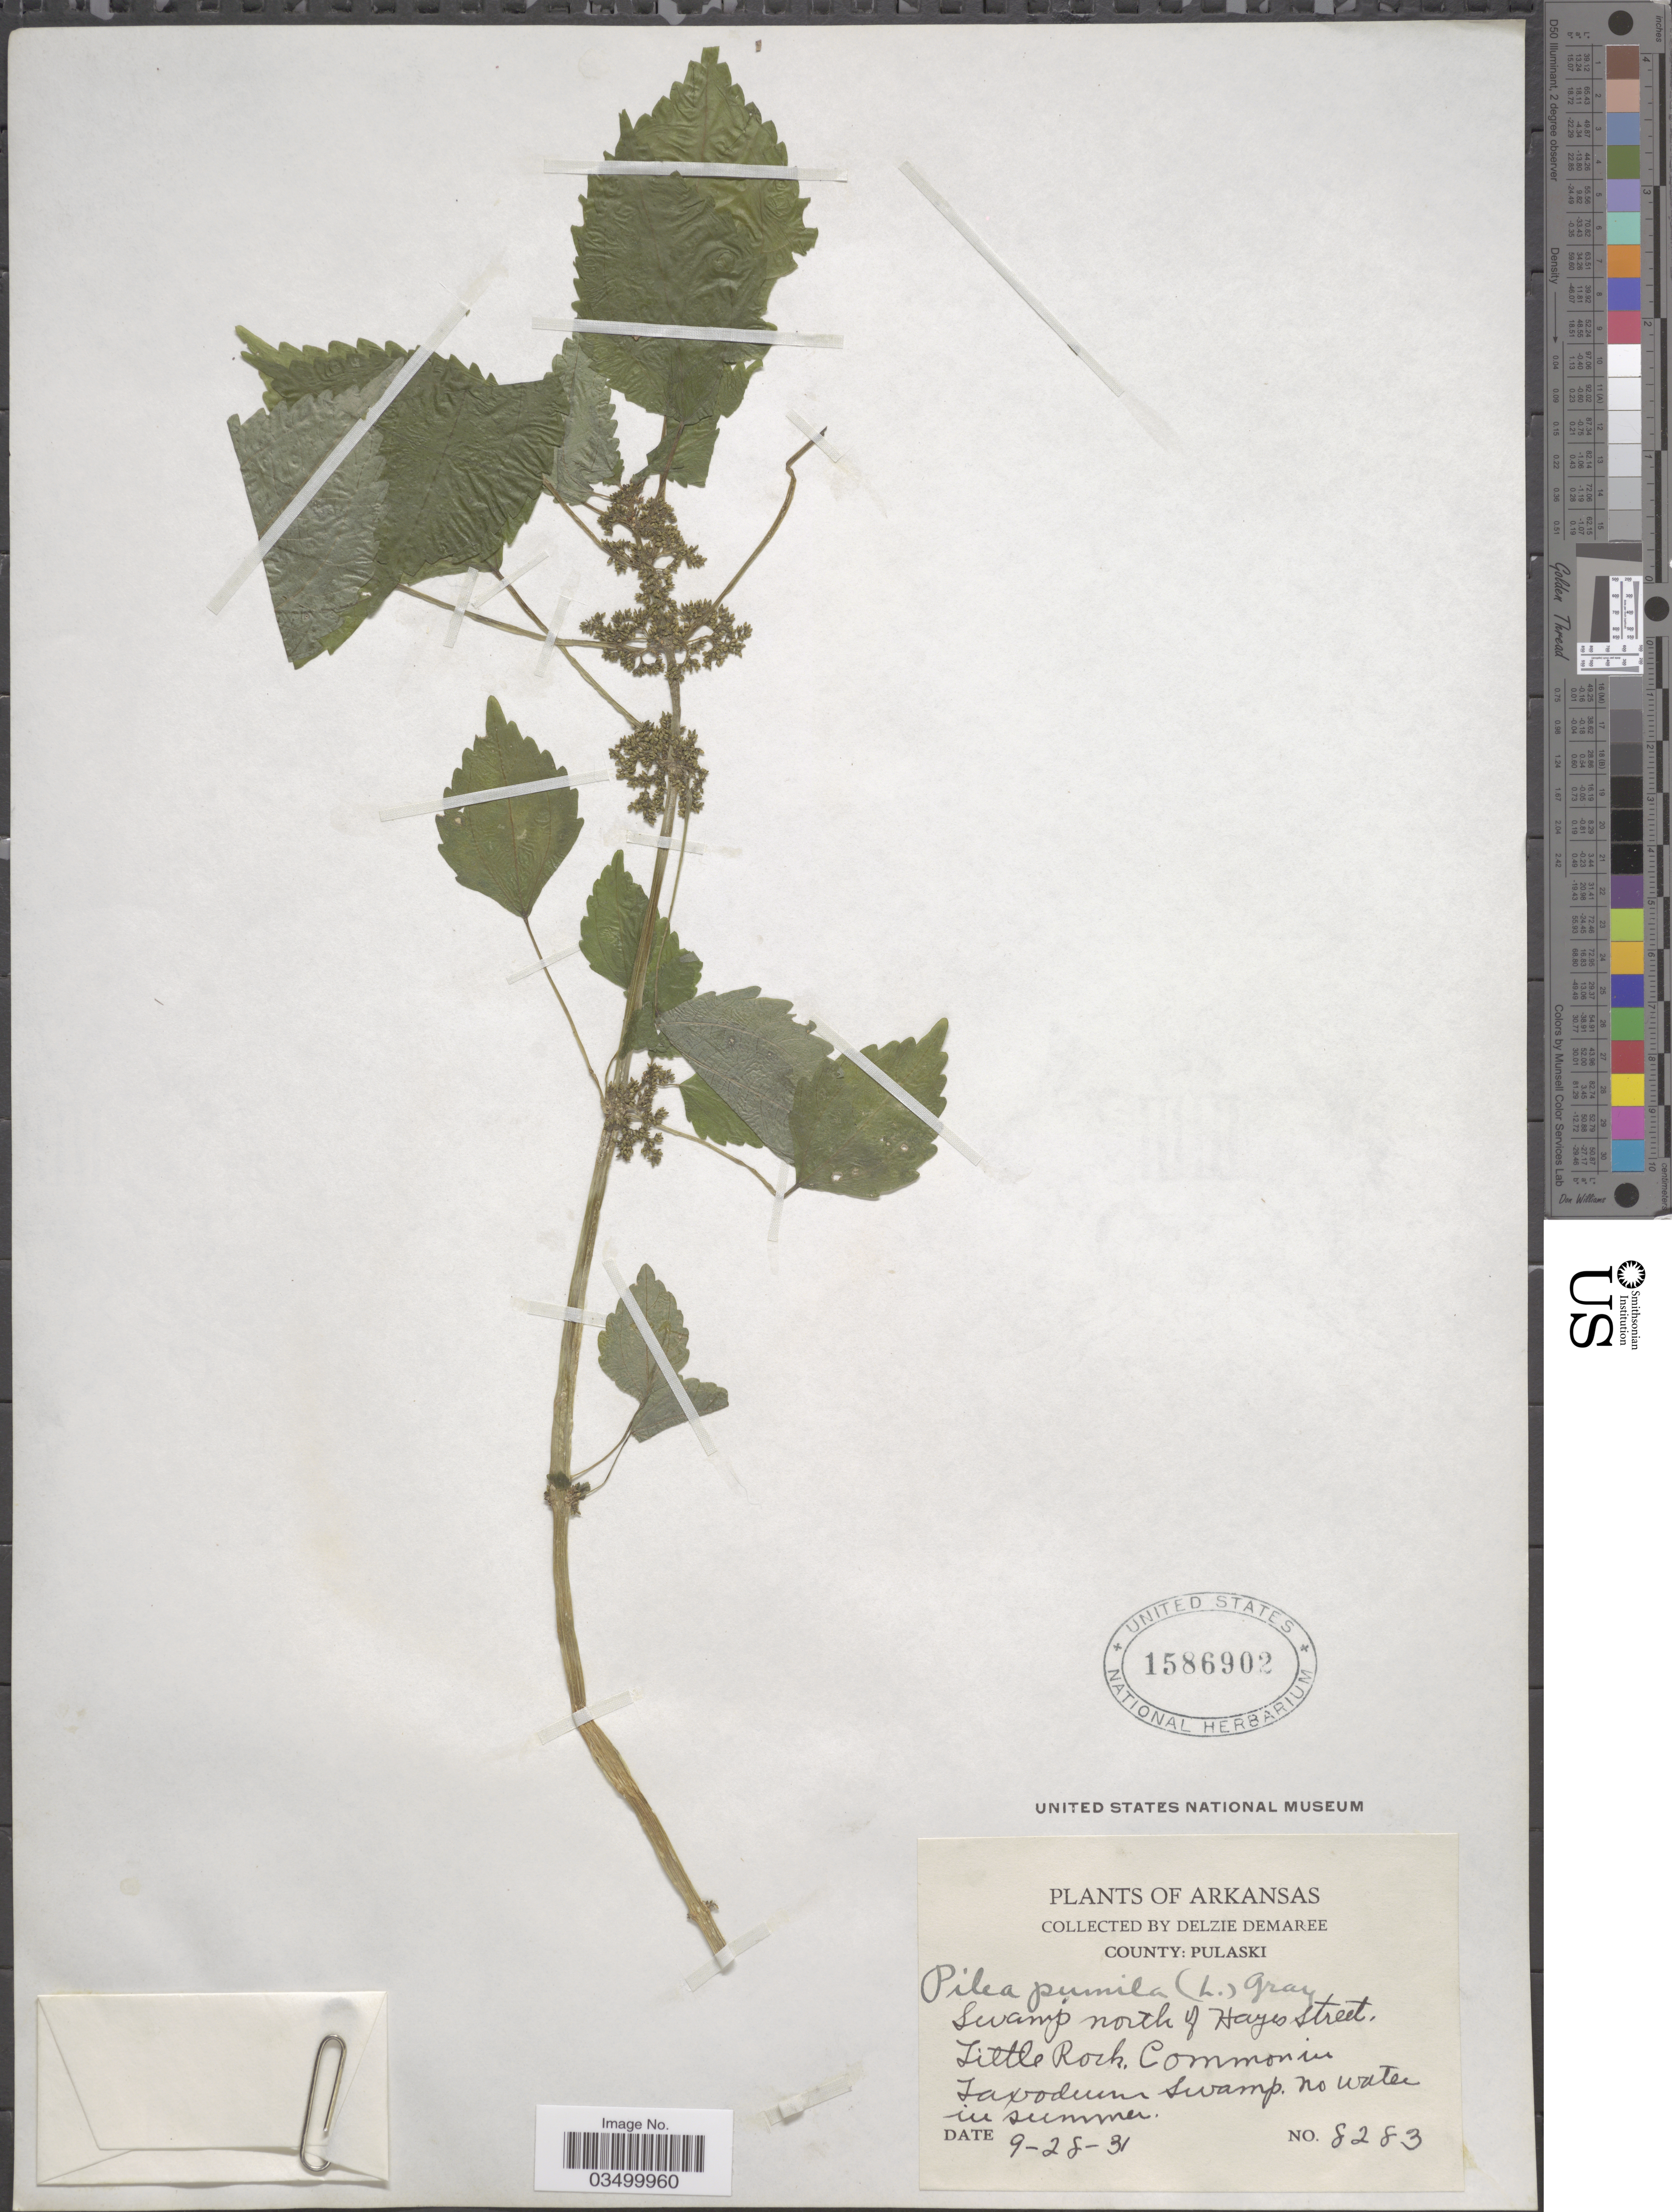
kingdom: Plantae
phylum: Tracheophyta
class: Magnoliopsida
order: Rosales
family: Urticaceae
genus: Pilea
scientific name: Pilea pumila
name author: (L.) A. Gray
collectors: D. Demaree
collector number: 8283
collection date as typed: Transcribed d/m/y: 28/9/31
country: United States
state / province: Arkansas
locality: County: Pulaski. Little Rock.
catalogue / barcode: US 1586902